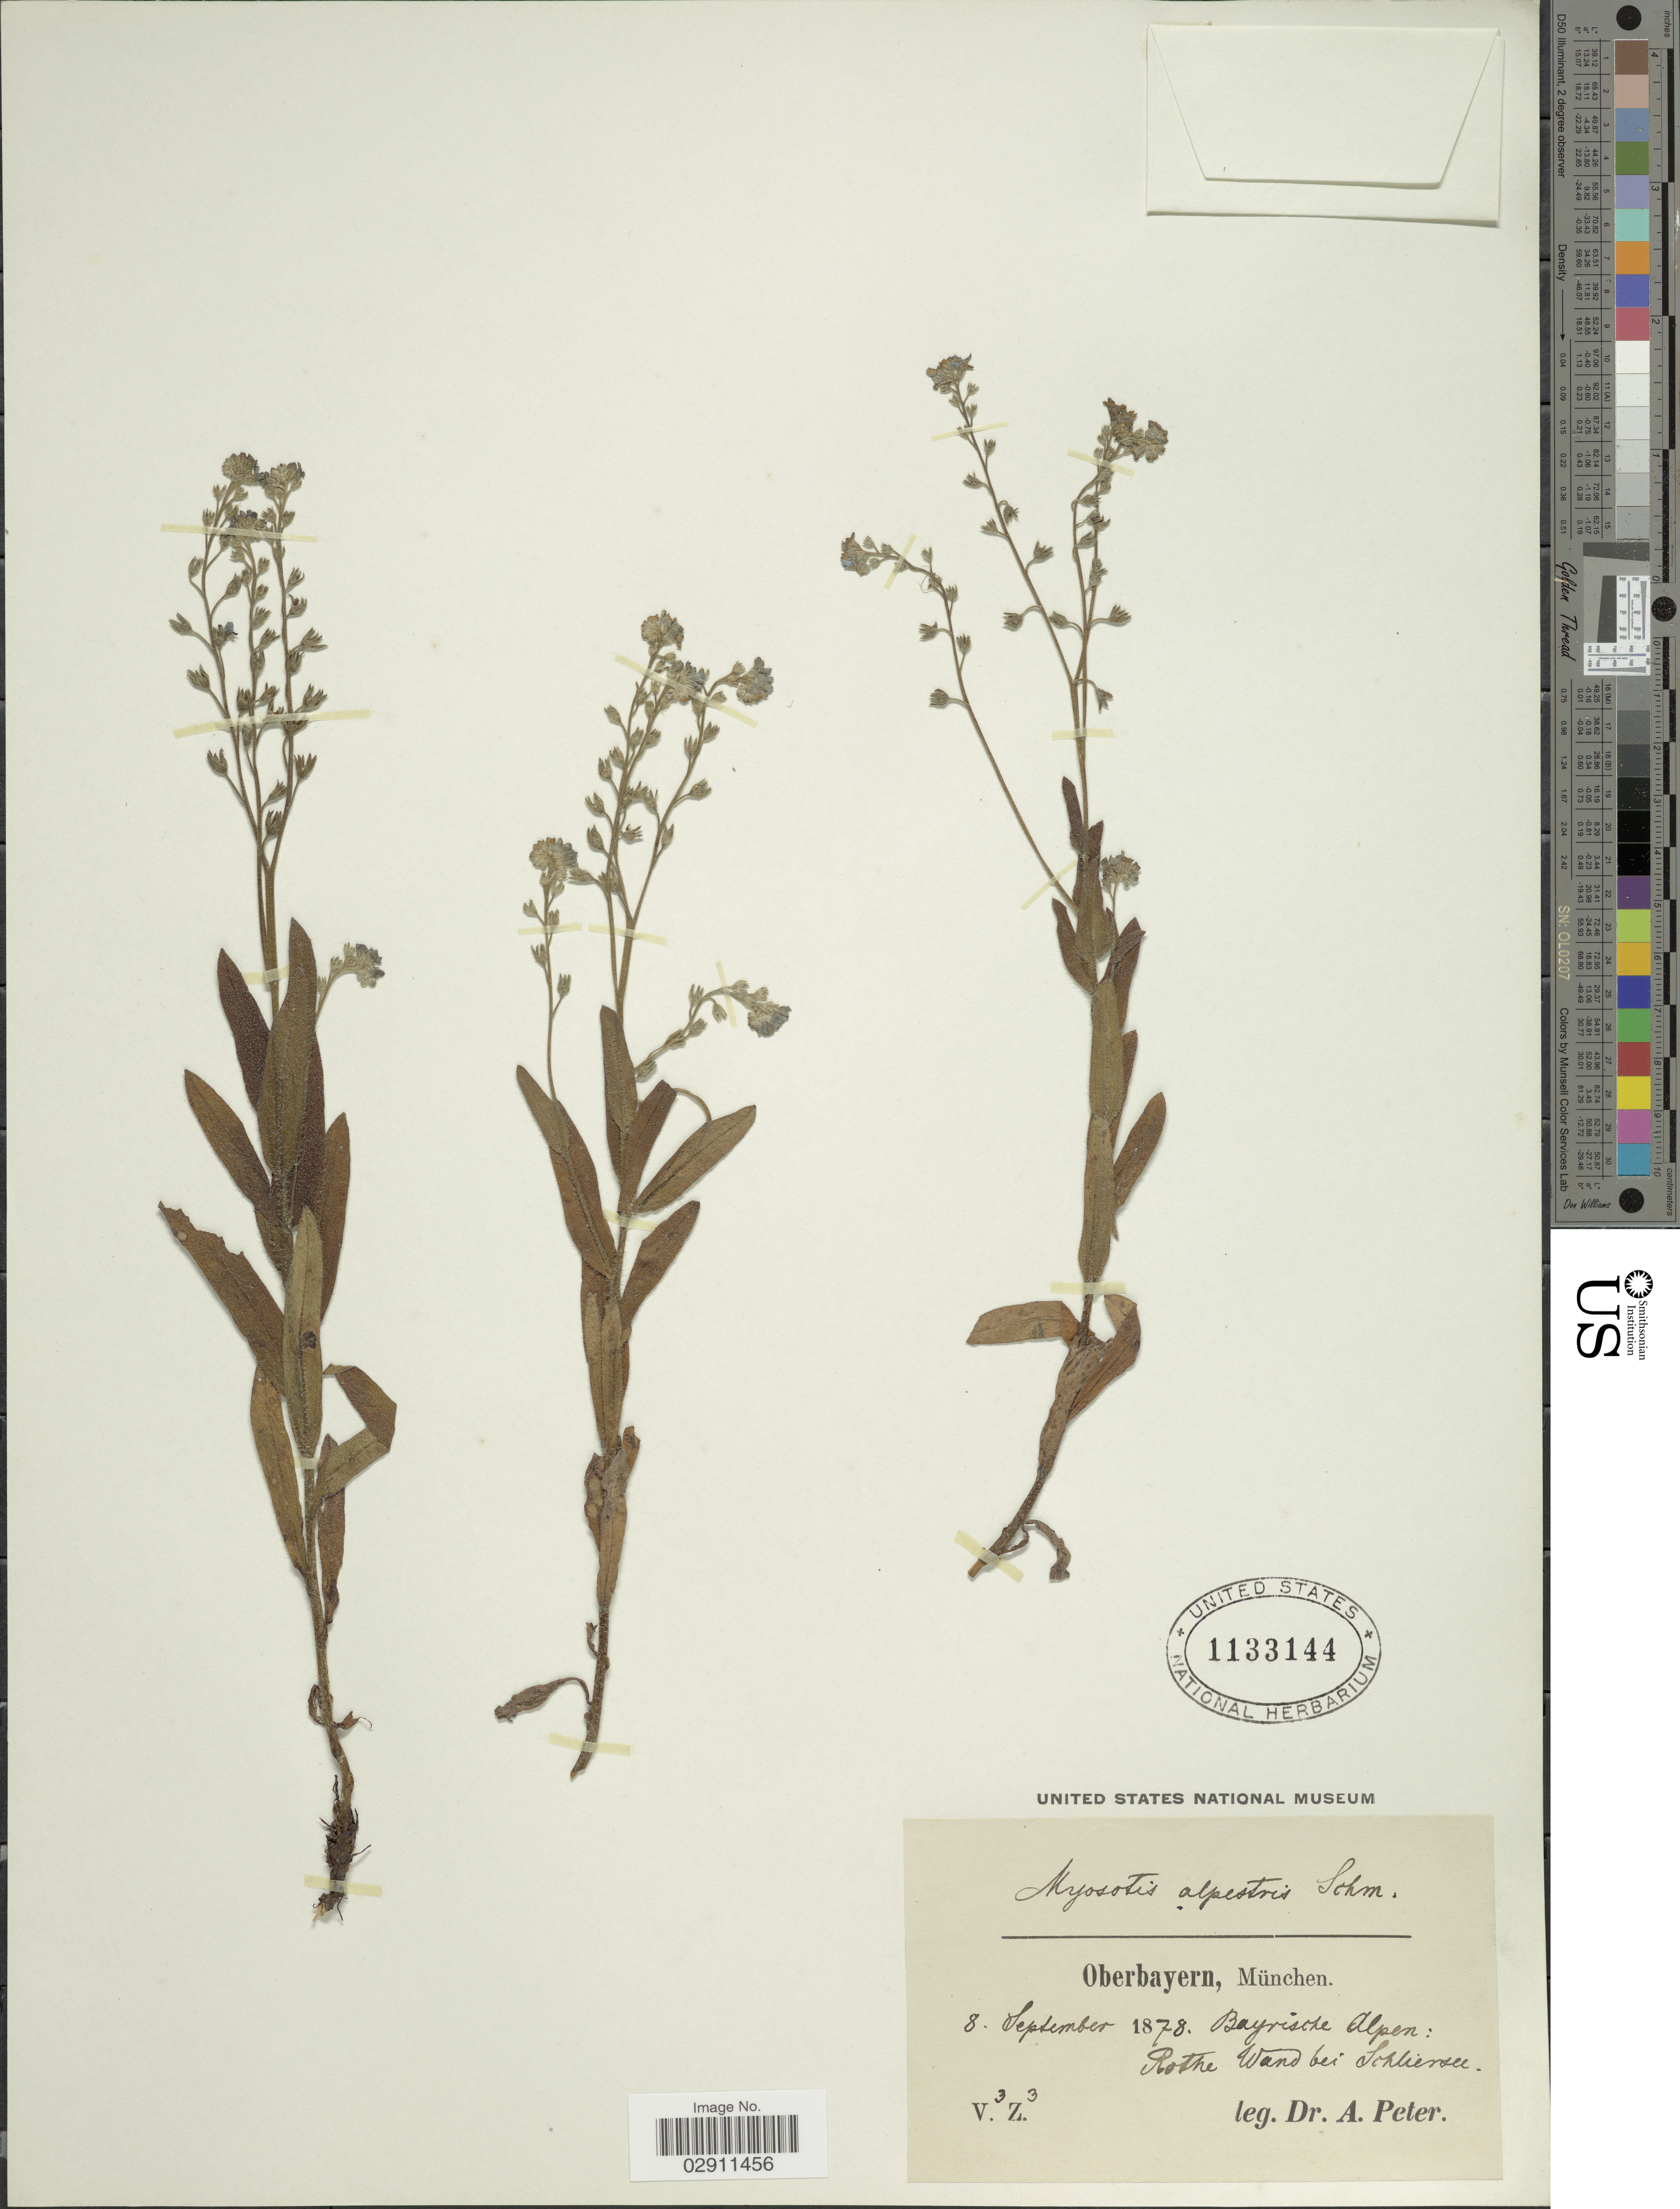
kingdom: Plantae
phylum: Tracheophyta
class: Magnoliopsida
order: Boraginales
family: Boraginaceae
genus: Myosotis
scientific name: Myosotis alpestris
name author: F.W. Schmidt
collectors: A. Peter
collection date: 1878-09-08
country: Germany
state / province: Bayern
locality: Oberbayern, München, Bayrische Alpen: Rothe Wand bei Schliersee.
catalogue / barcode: US 1133144